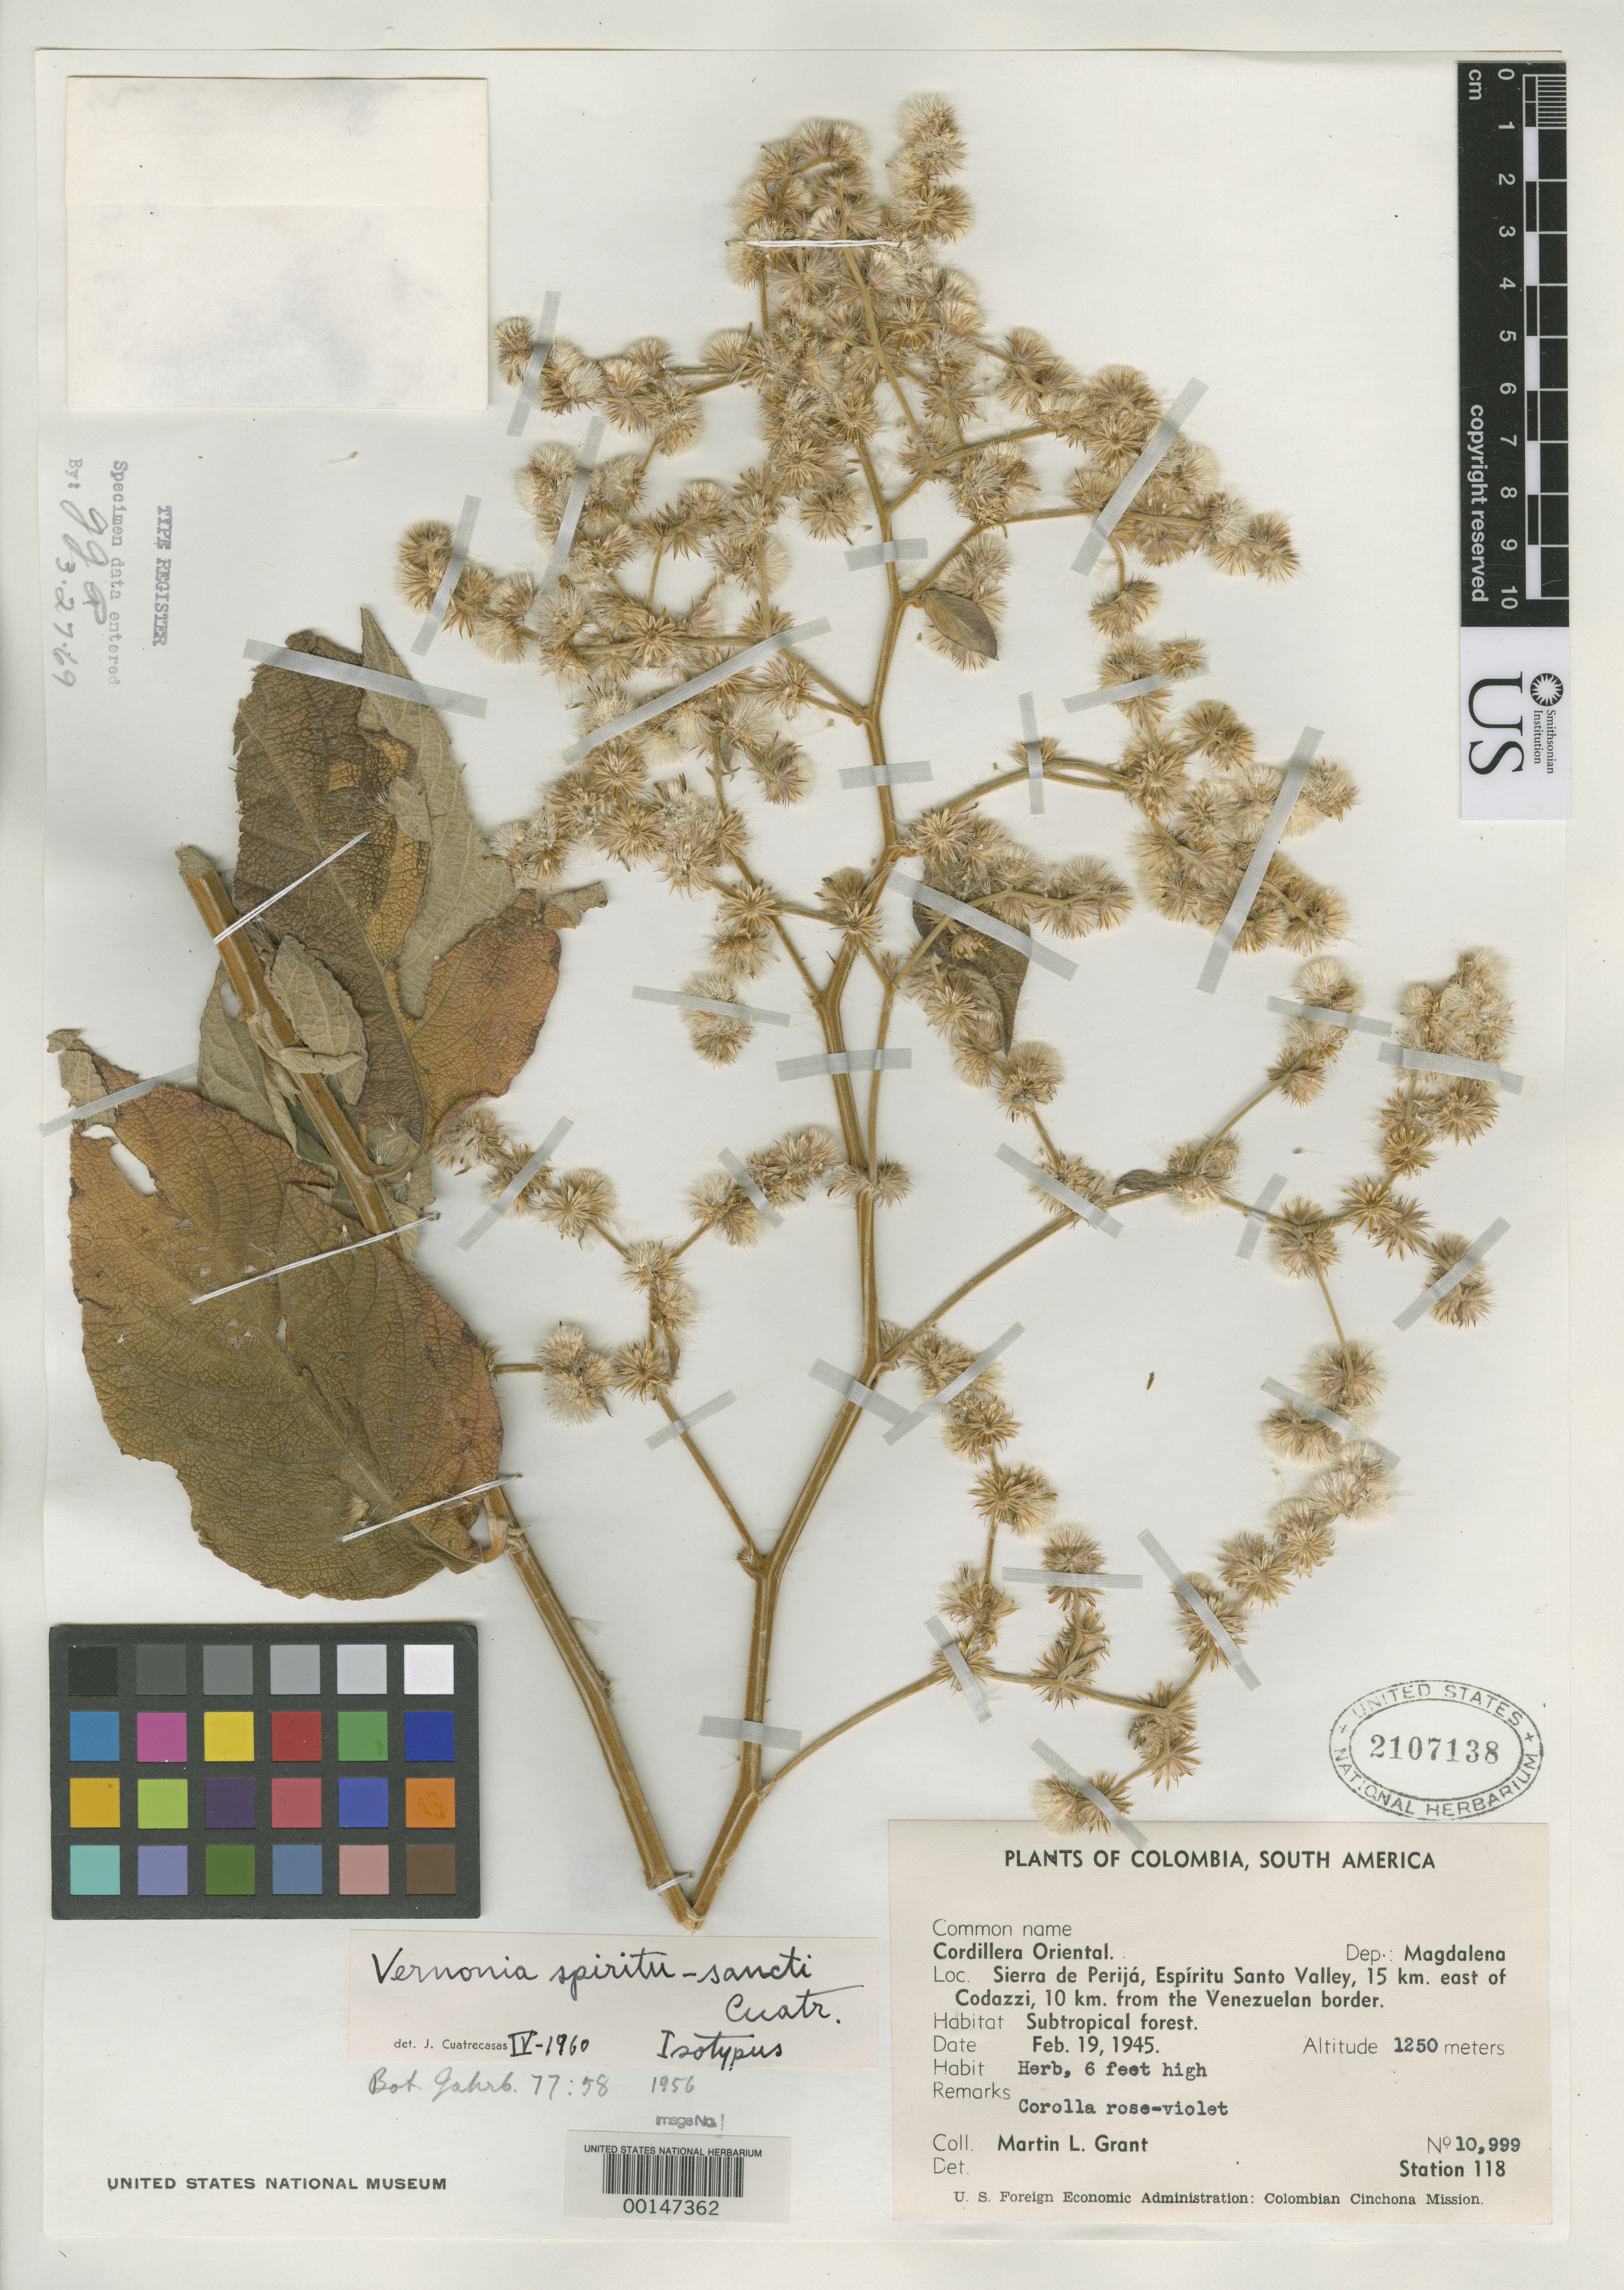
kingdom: Plantae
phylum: Tracheophyta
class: Magnoliopsida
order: Asterales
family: Asteraceae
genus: Vernonia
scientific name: Vernonia spiritu-sancti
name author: Cuatrec.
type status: Isotype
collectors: M. L. Grant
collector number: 10999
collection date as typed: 19 Feb 1945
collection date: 1945-02-19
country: Colombia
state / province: Magdalena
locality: Espirito Santo Valley.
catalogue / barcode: US 2107138